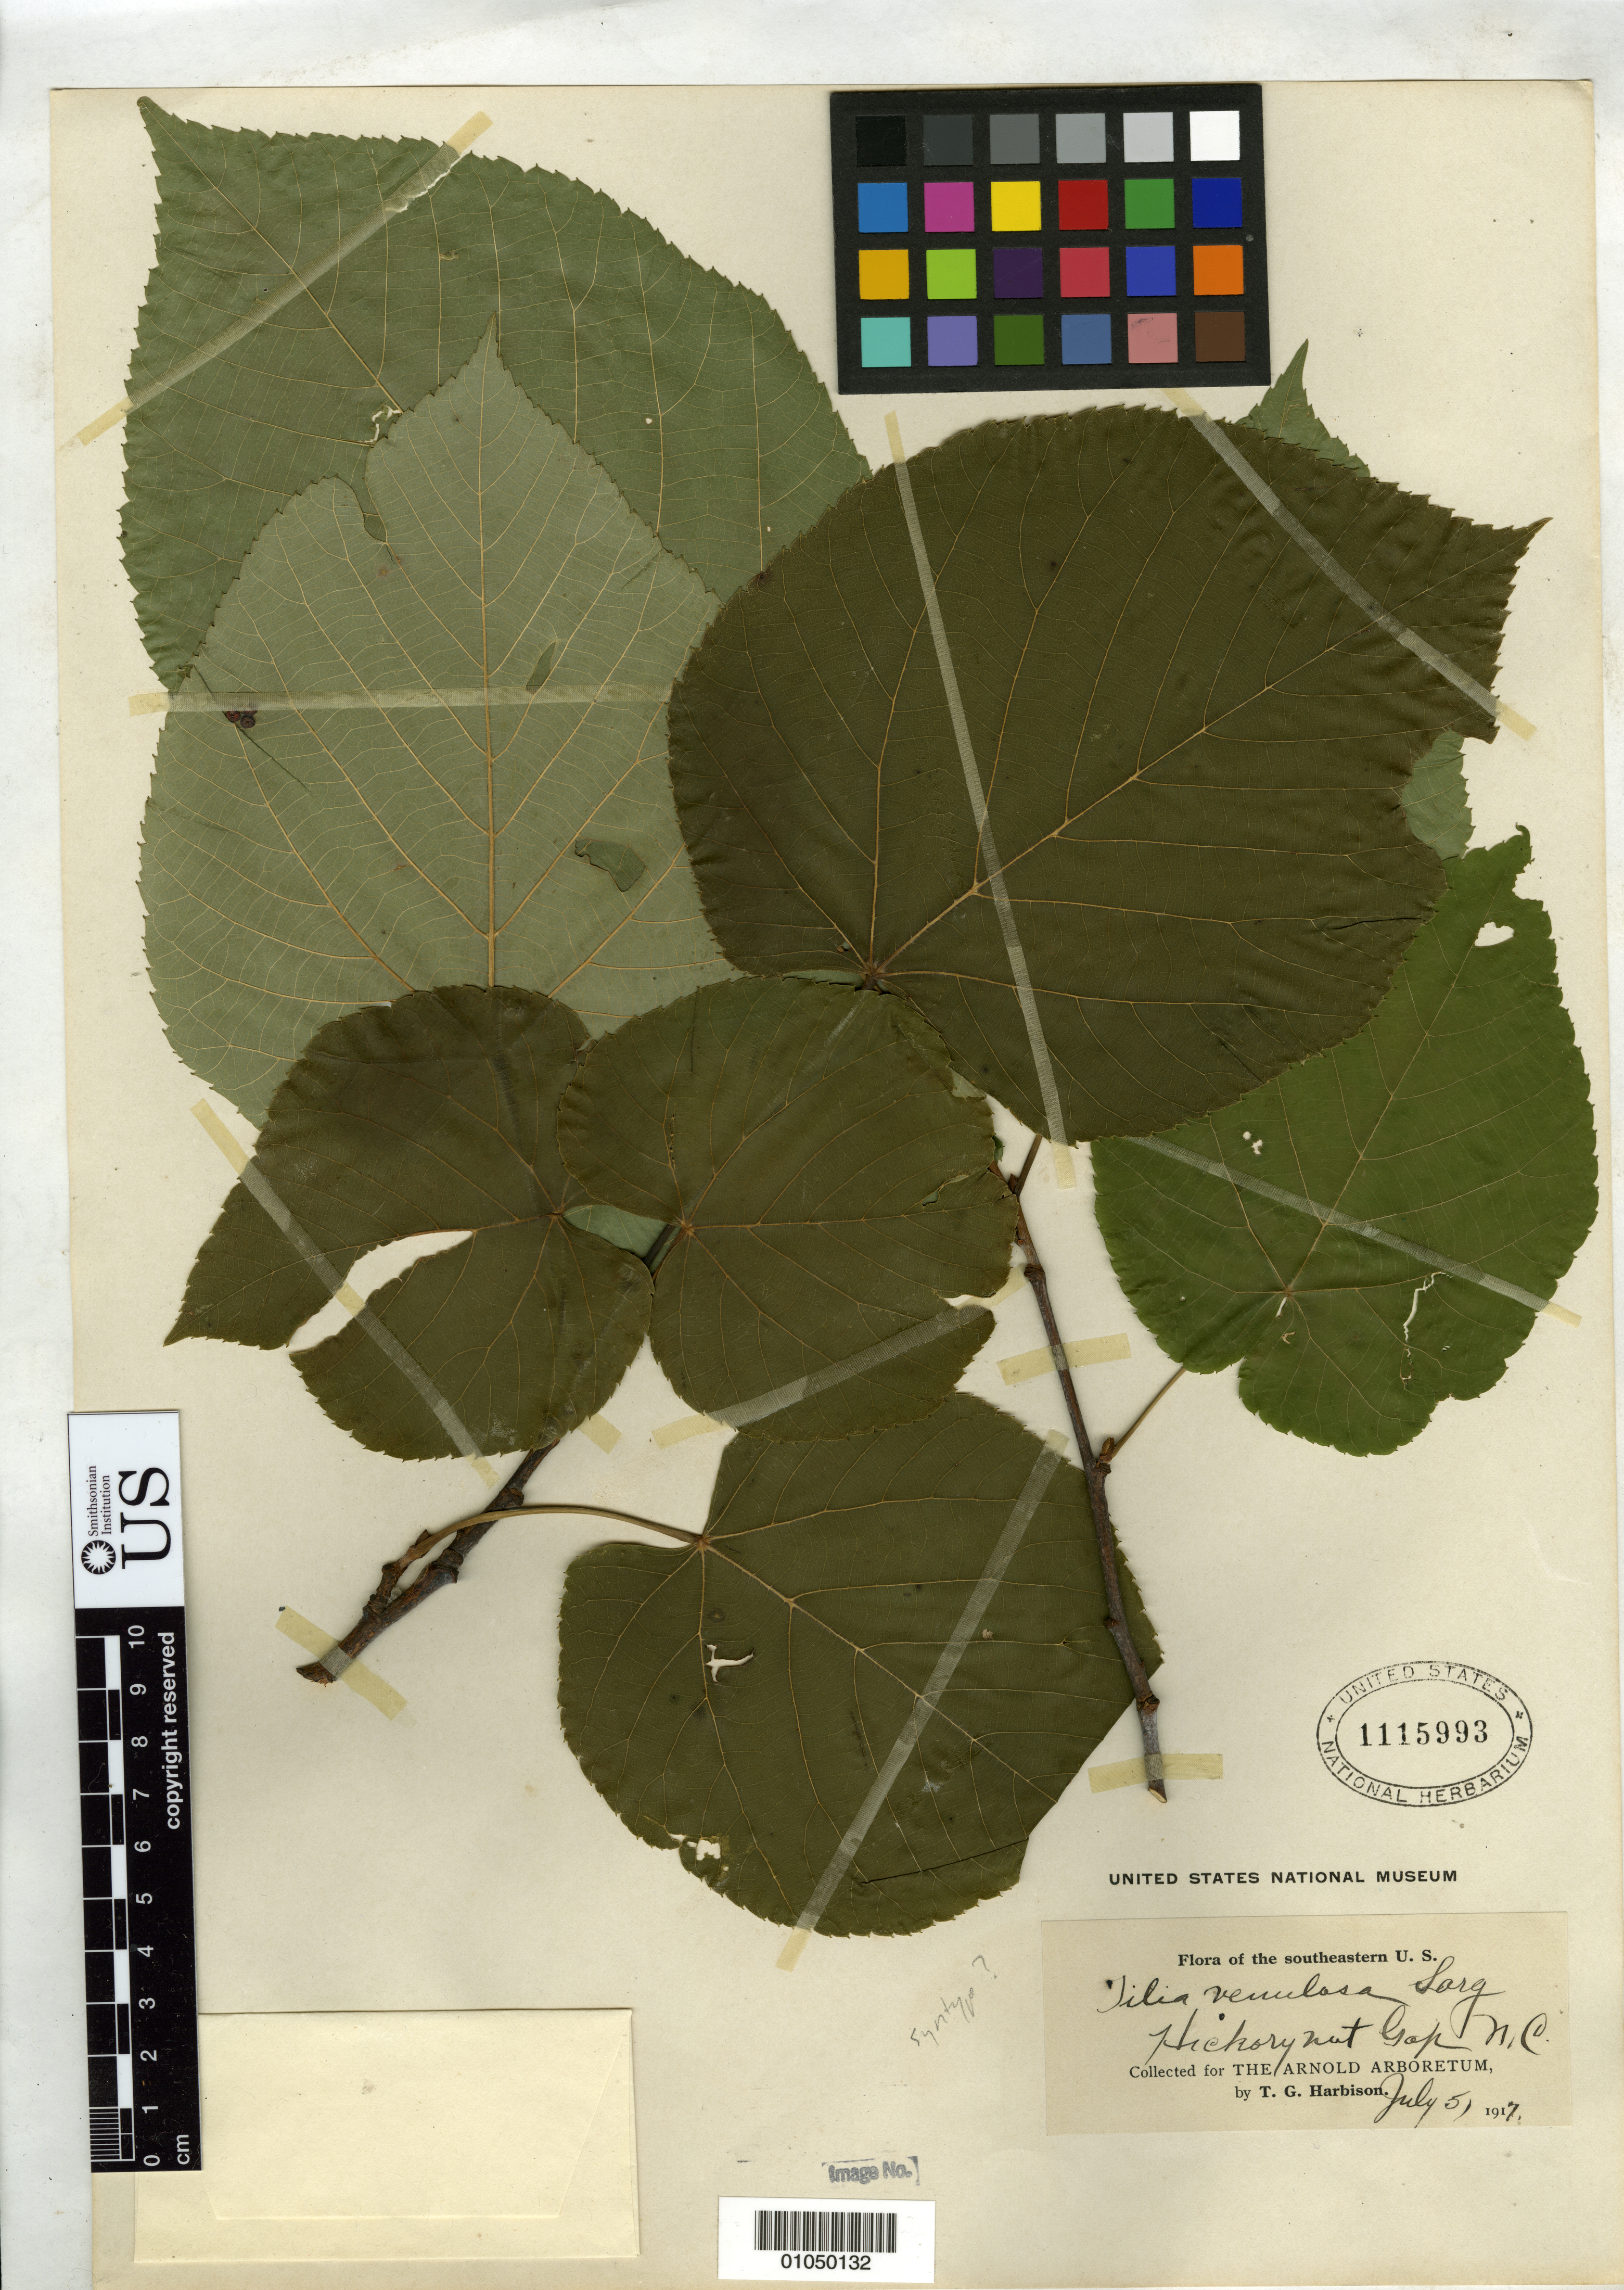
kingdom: Plantae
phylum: Tracheophyta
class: Magnoliopsida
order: Malvales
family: Malvaceae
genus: Tilia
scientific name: Tilia venulosa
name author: Sarg.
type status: Possible Syntype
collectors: T. Harbison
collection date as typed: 05 Jul 1917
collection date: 1917-07-05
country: United States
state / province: North Carolina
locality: Hickory Nut Gap, N.C.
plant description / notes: Protologue cites Harbison "no. 2 type for flowers". This specimen un-numbered, but same collection locality & date as type cited in protologue.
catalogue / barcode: US 1115993